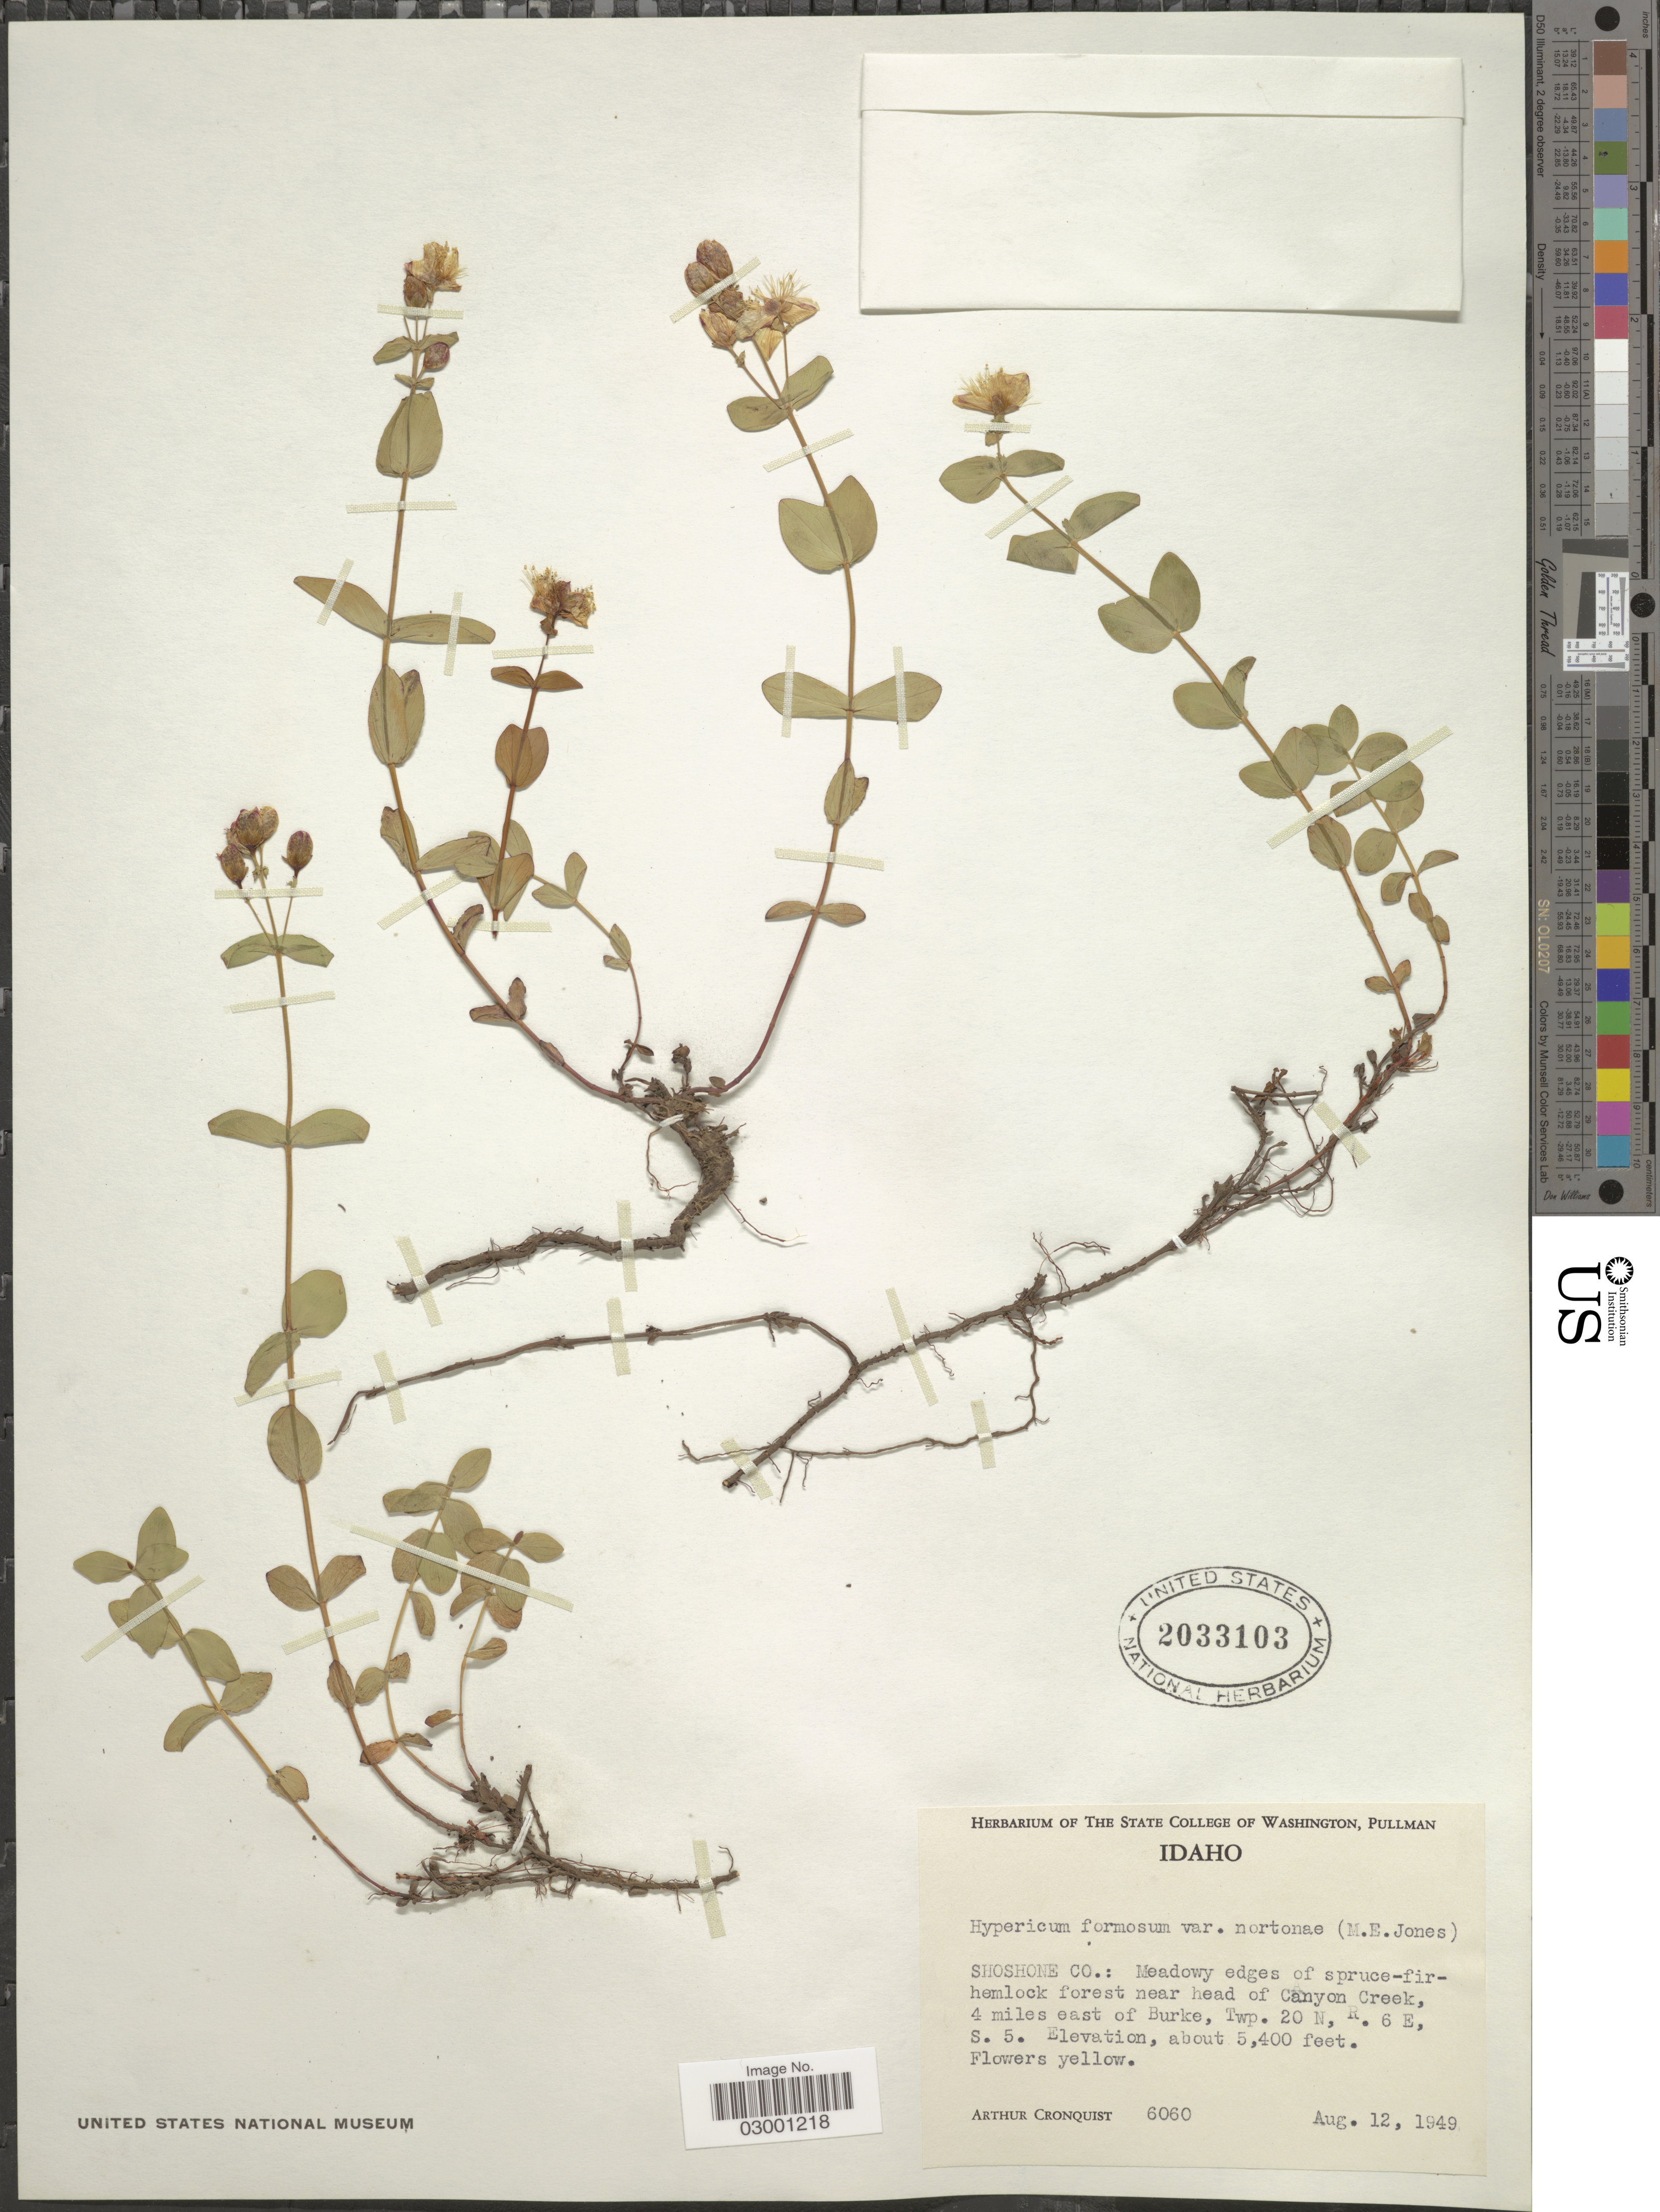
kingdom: Plantae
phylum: Tracheophyta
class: Magnoliopsida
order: Malpighiales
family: Hypericaceae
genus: Hypericum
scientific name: Hypericum formosum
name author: Kunth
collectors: A. J. Cronquist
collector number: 6060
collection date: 1949-08-12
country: United States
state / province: Idaho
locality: Shoshone Co.: near head of Canyon Creek, 4 miles east of Burke, Twp. 20 N, R. 6 E, S. 5.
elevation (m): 1646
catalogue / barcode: US 2033103